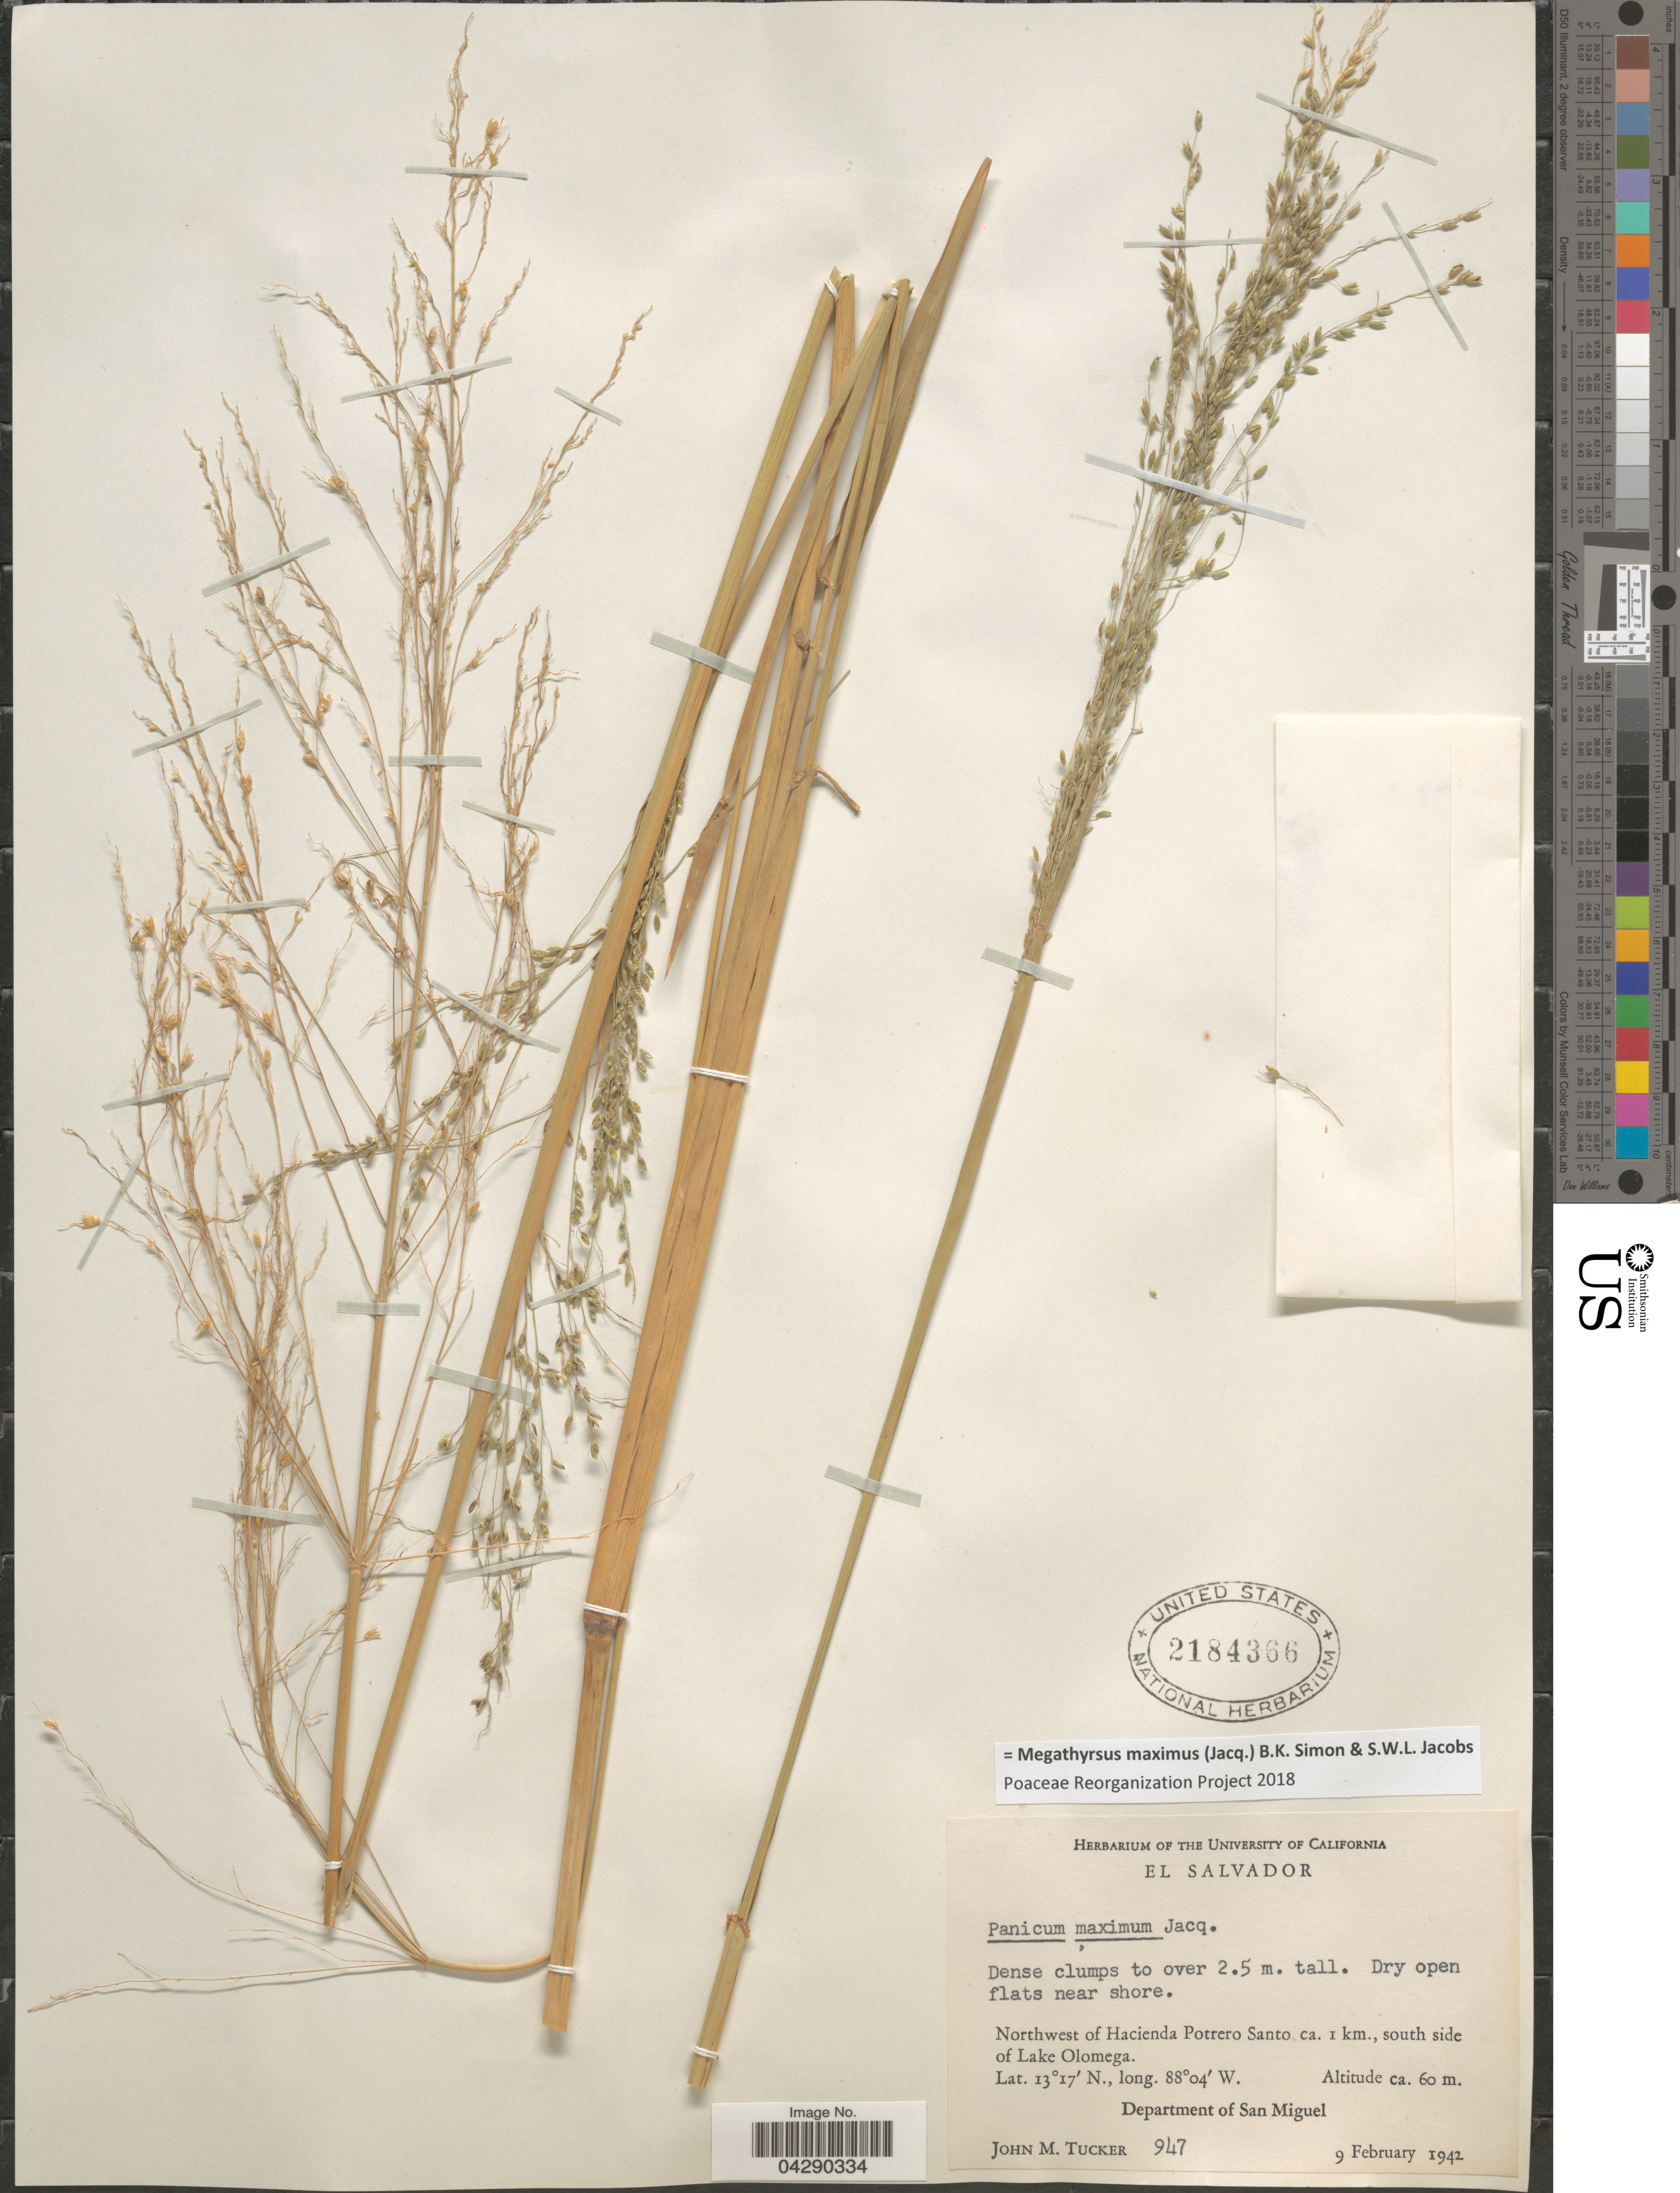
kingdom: Plantae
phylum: Tracheophyta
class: Liliopsida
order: Poales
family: Poaceae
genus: Megathyrsus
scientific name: Megathyrsus maximus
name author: (Jacq.) B.K. Simon & S.W.L. Jacobs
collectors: J. M. Tucker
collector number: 947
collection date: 1942-02-09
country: El Salvador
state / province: San Miguel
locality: Flats near shore. Northwest of Hacienda Potrero Santo ca. 1 km., south side of Lake Olomega. Department of San Miguel.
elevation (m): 60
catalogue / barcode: US 2184366